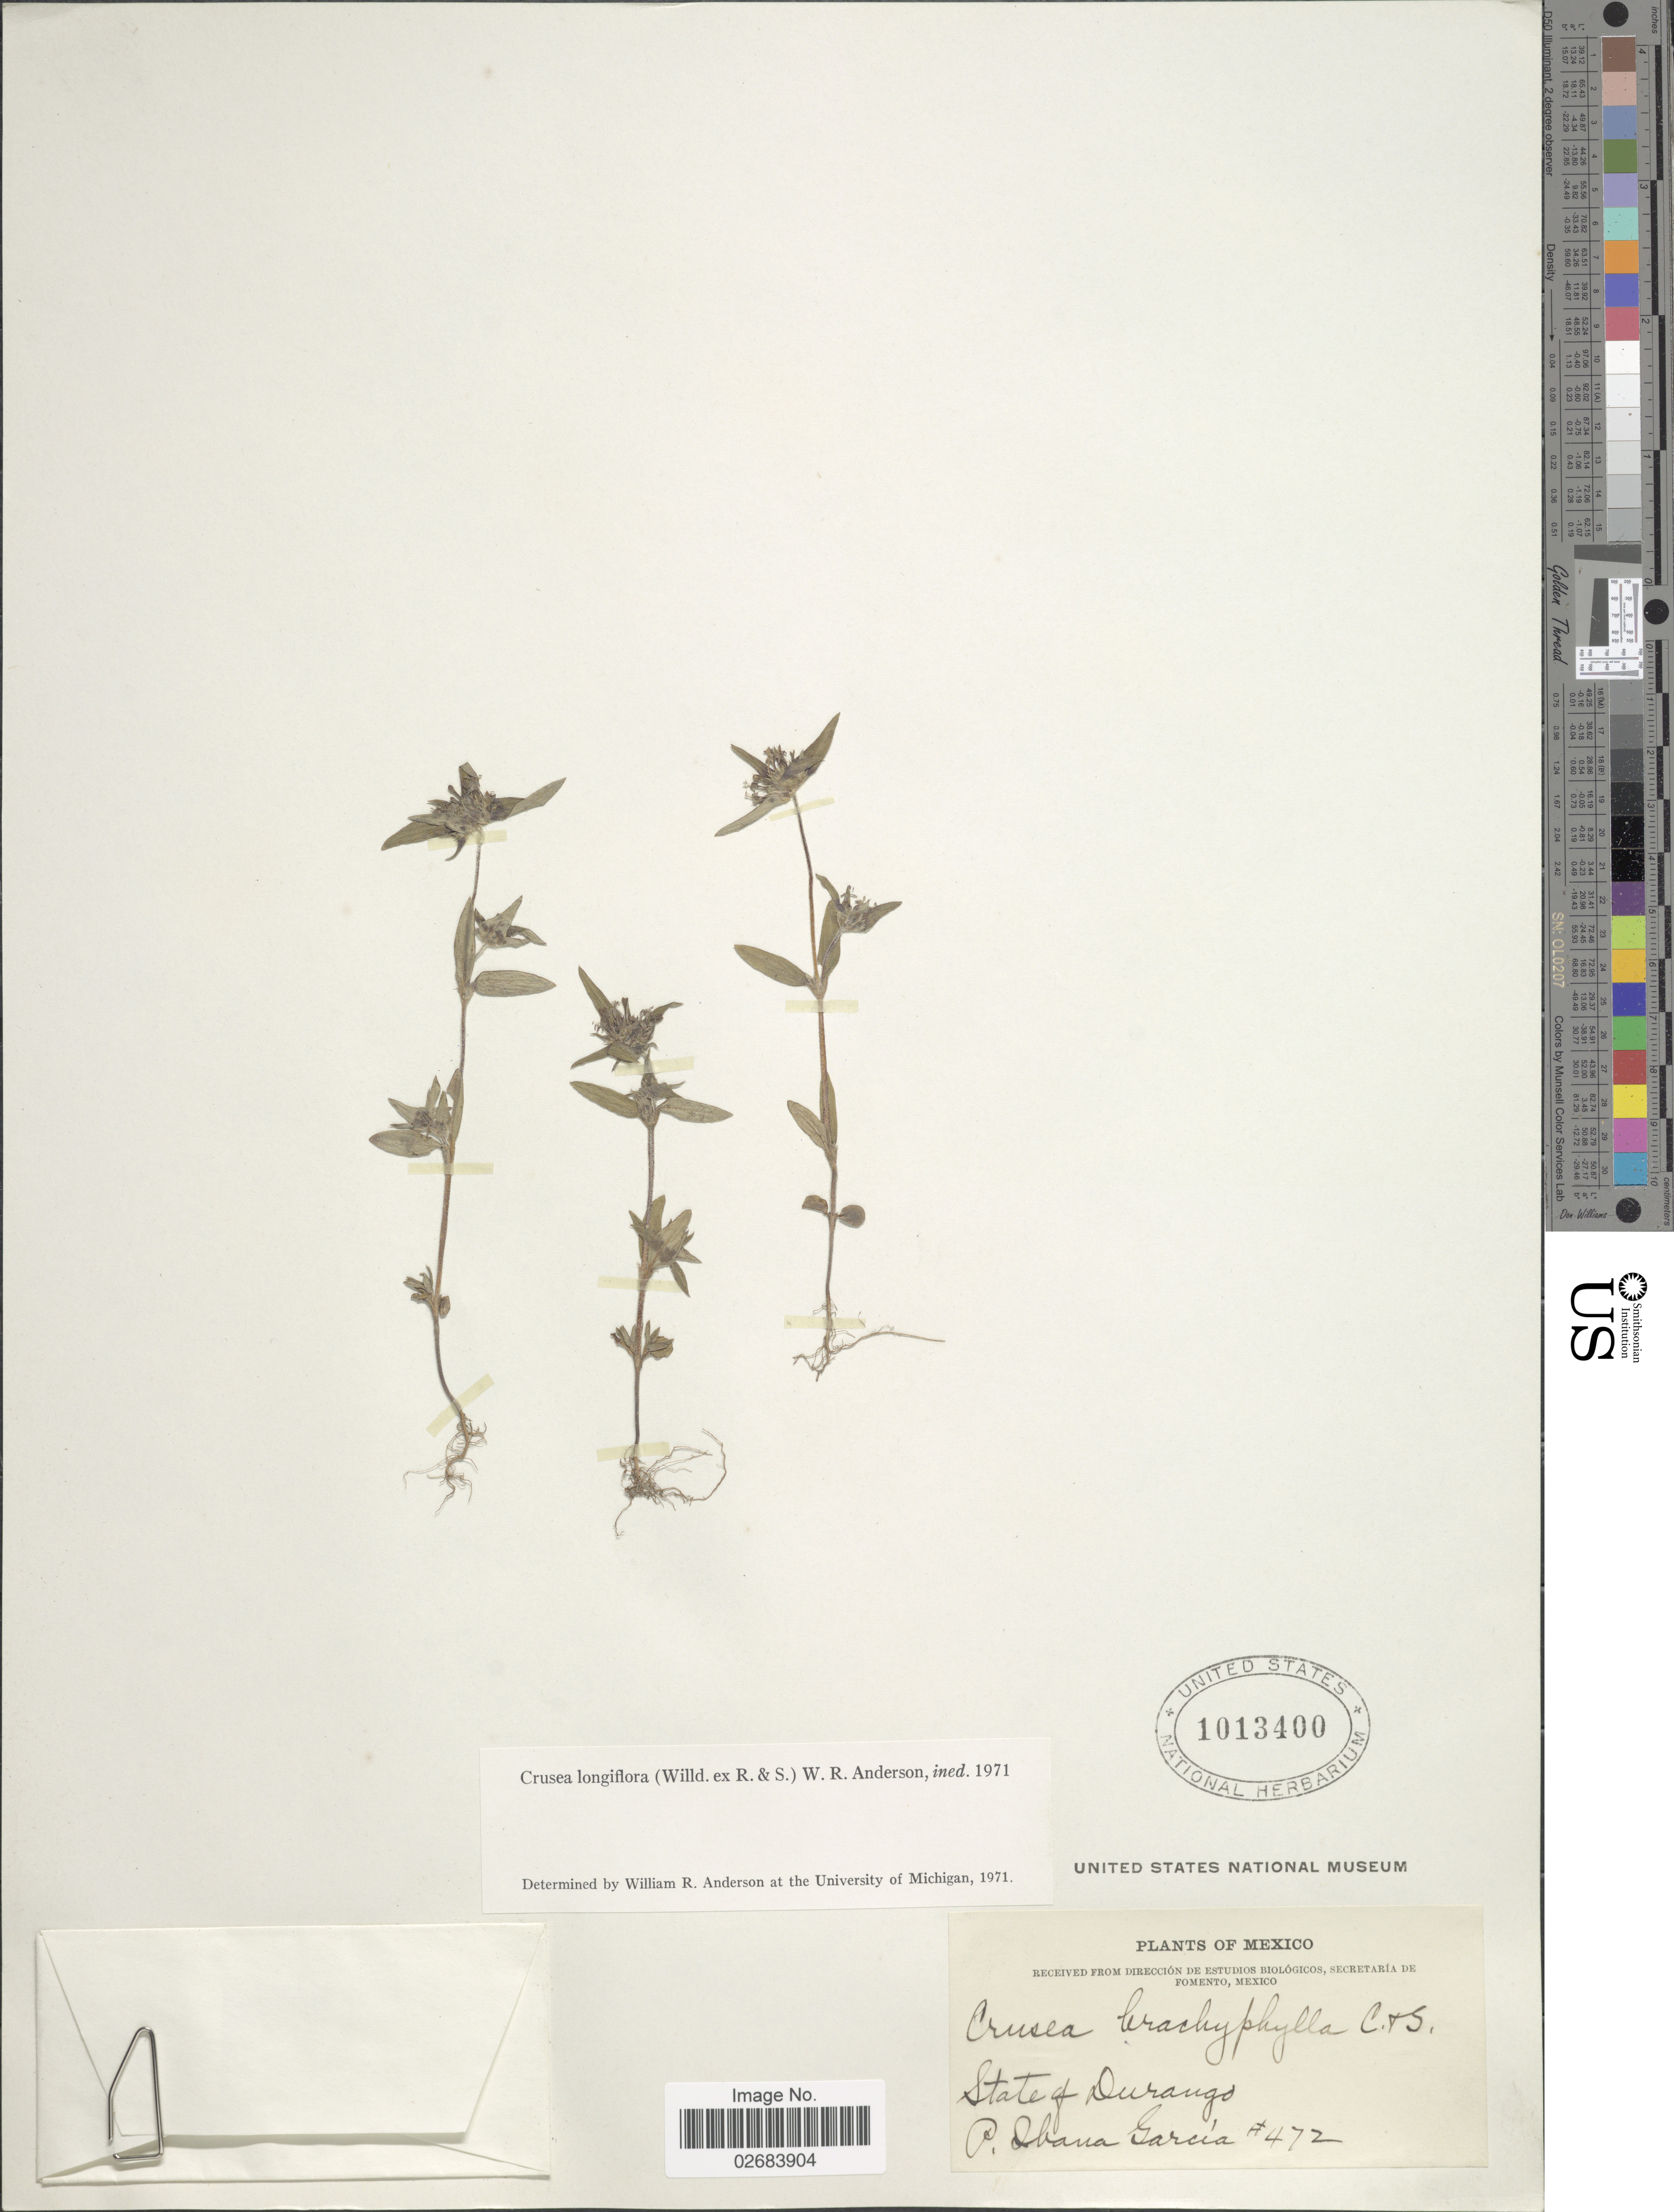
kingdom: Plantae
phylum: Tracheophyta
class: Magnoliopsida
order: Gentianales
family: Rubiaceae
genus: Crusea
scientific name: Crusea longiflora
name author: (Willd. ex Roem. & Schult.) W.R. Anderson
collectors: P. Ibana-Garcia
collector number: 472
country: Mexico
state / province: Durango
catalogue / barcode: US 1013400